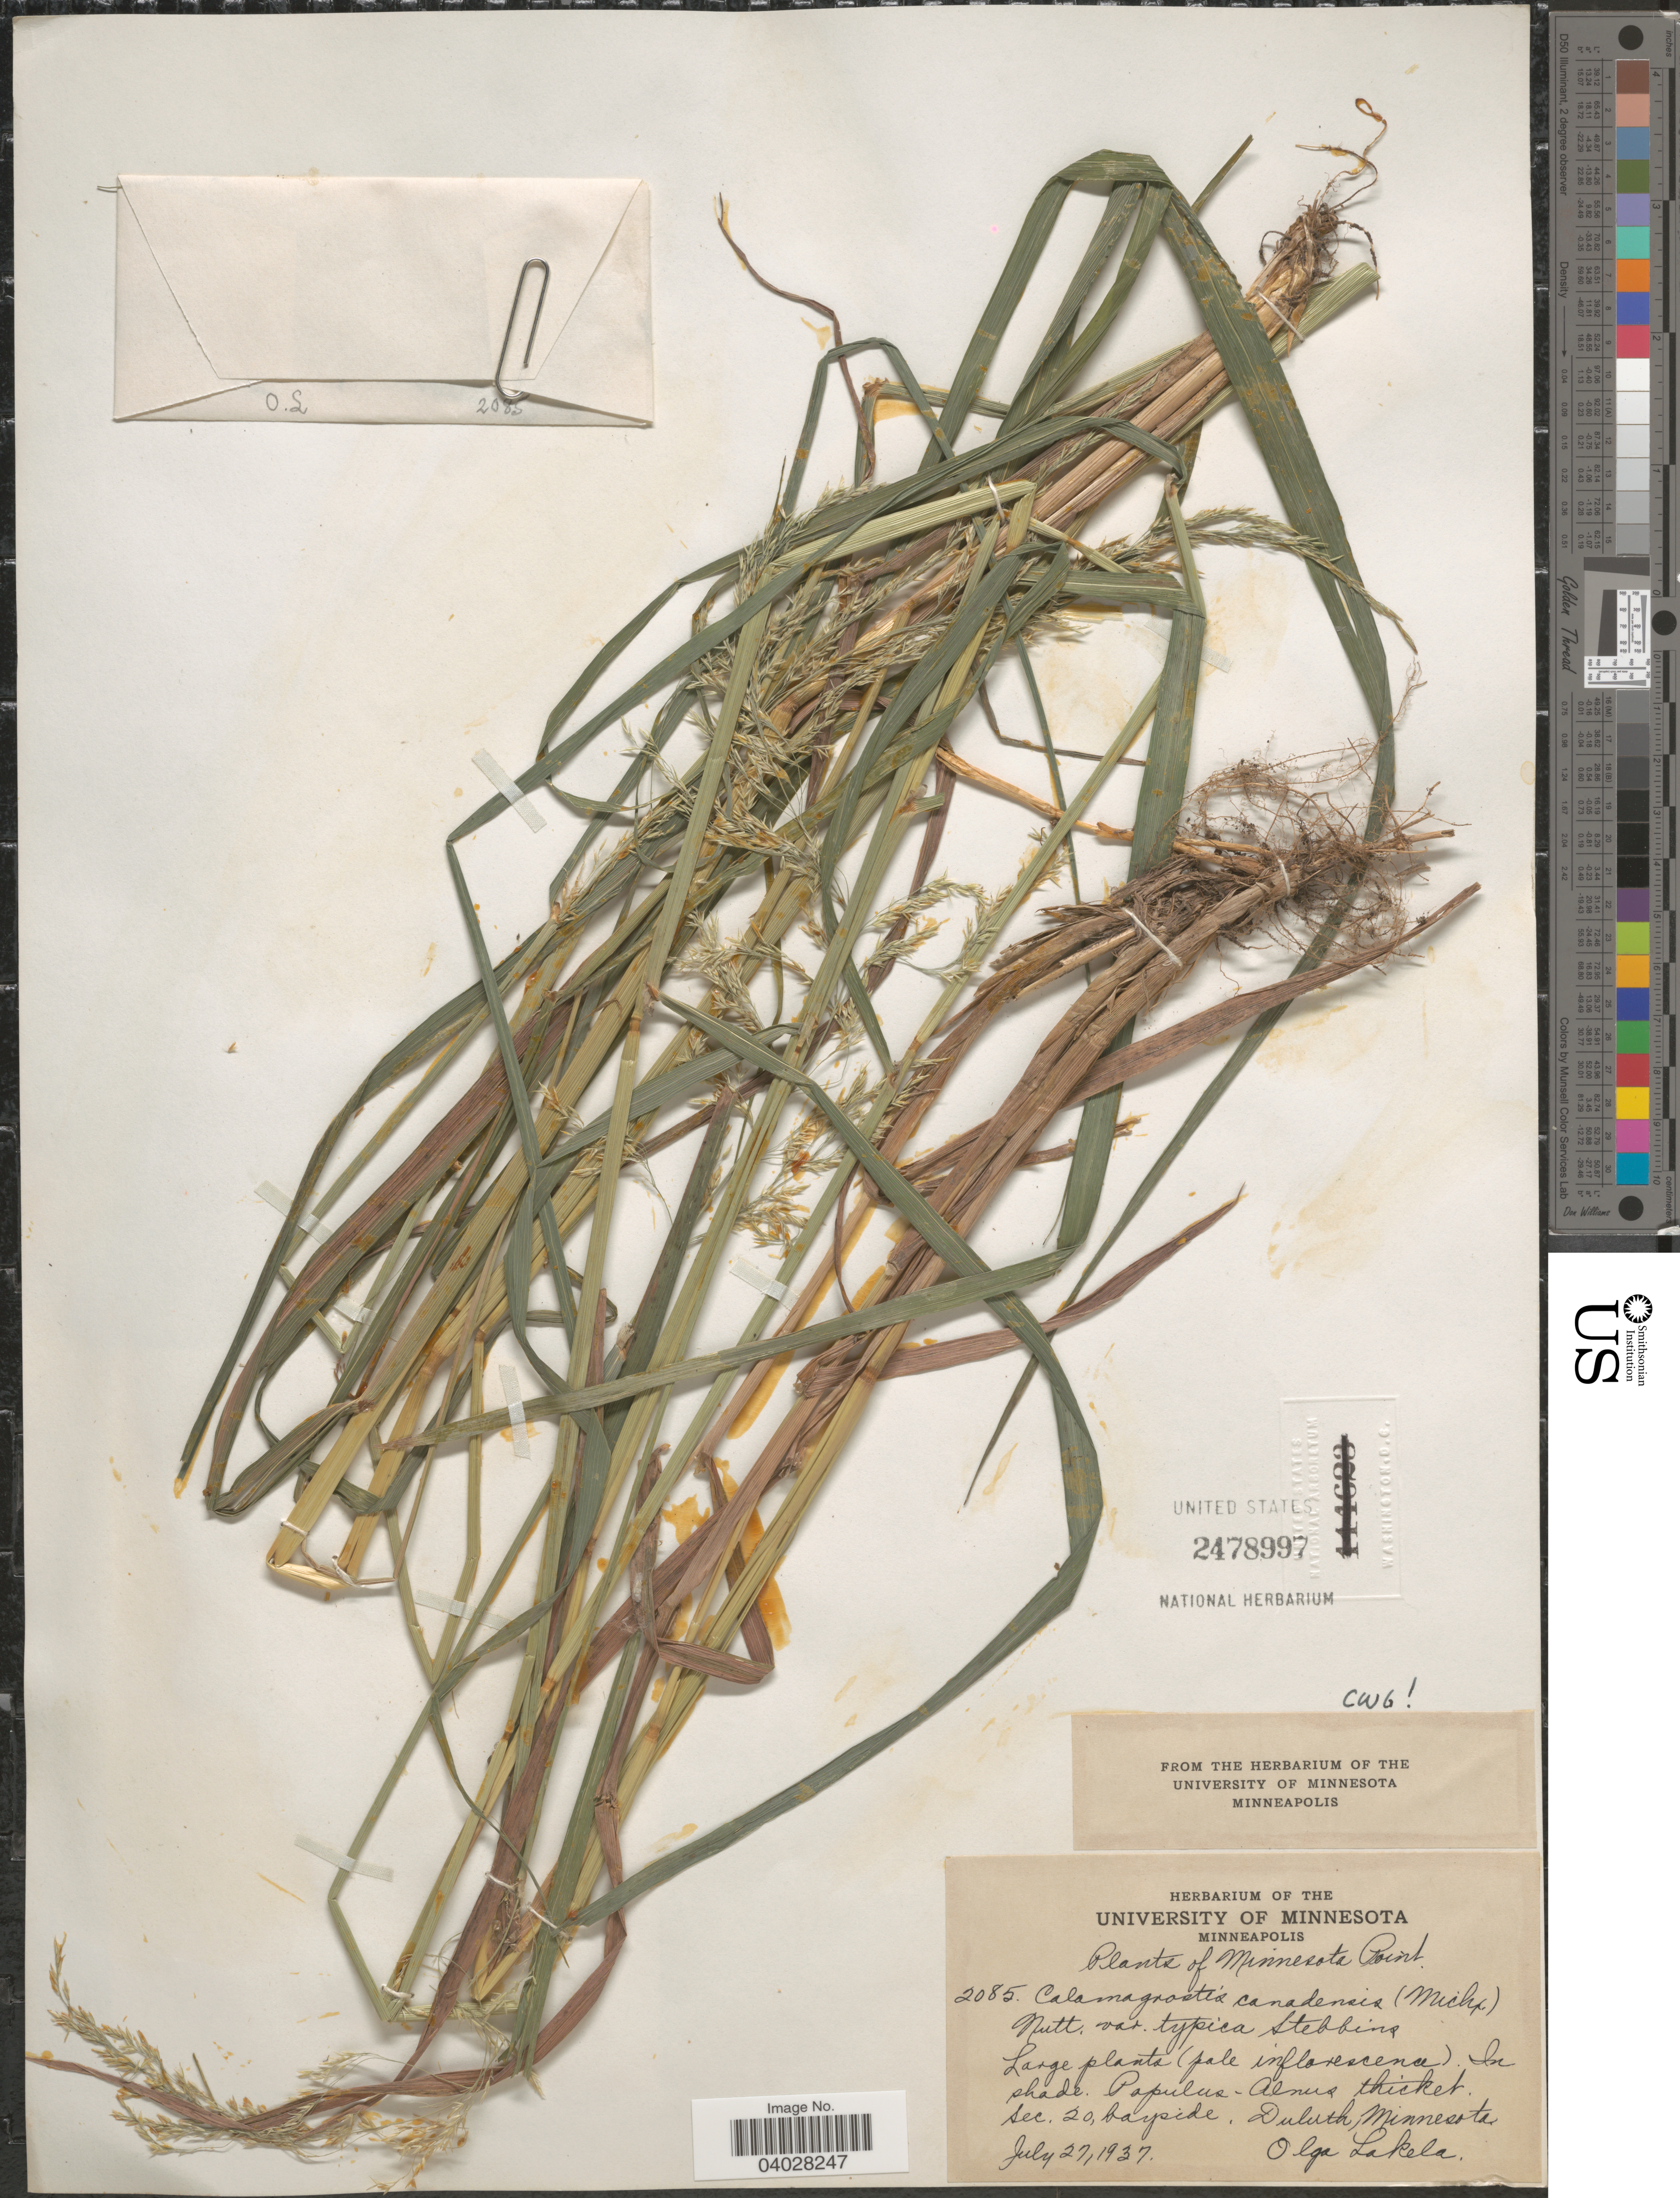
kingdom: Plantae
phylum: Tracheophyta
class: Liliopsida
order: Poales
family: Poaceae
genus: Calamagrostis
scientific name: Calamagrostis canadensis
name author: (Michx.) P. Beauv.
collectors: O. K. Lakela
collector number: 2085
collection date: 1937-07-27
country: United States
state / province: Minnesota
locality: Sec. 20, bayside, Duluth.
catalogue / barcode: US 2478997